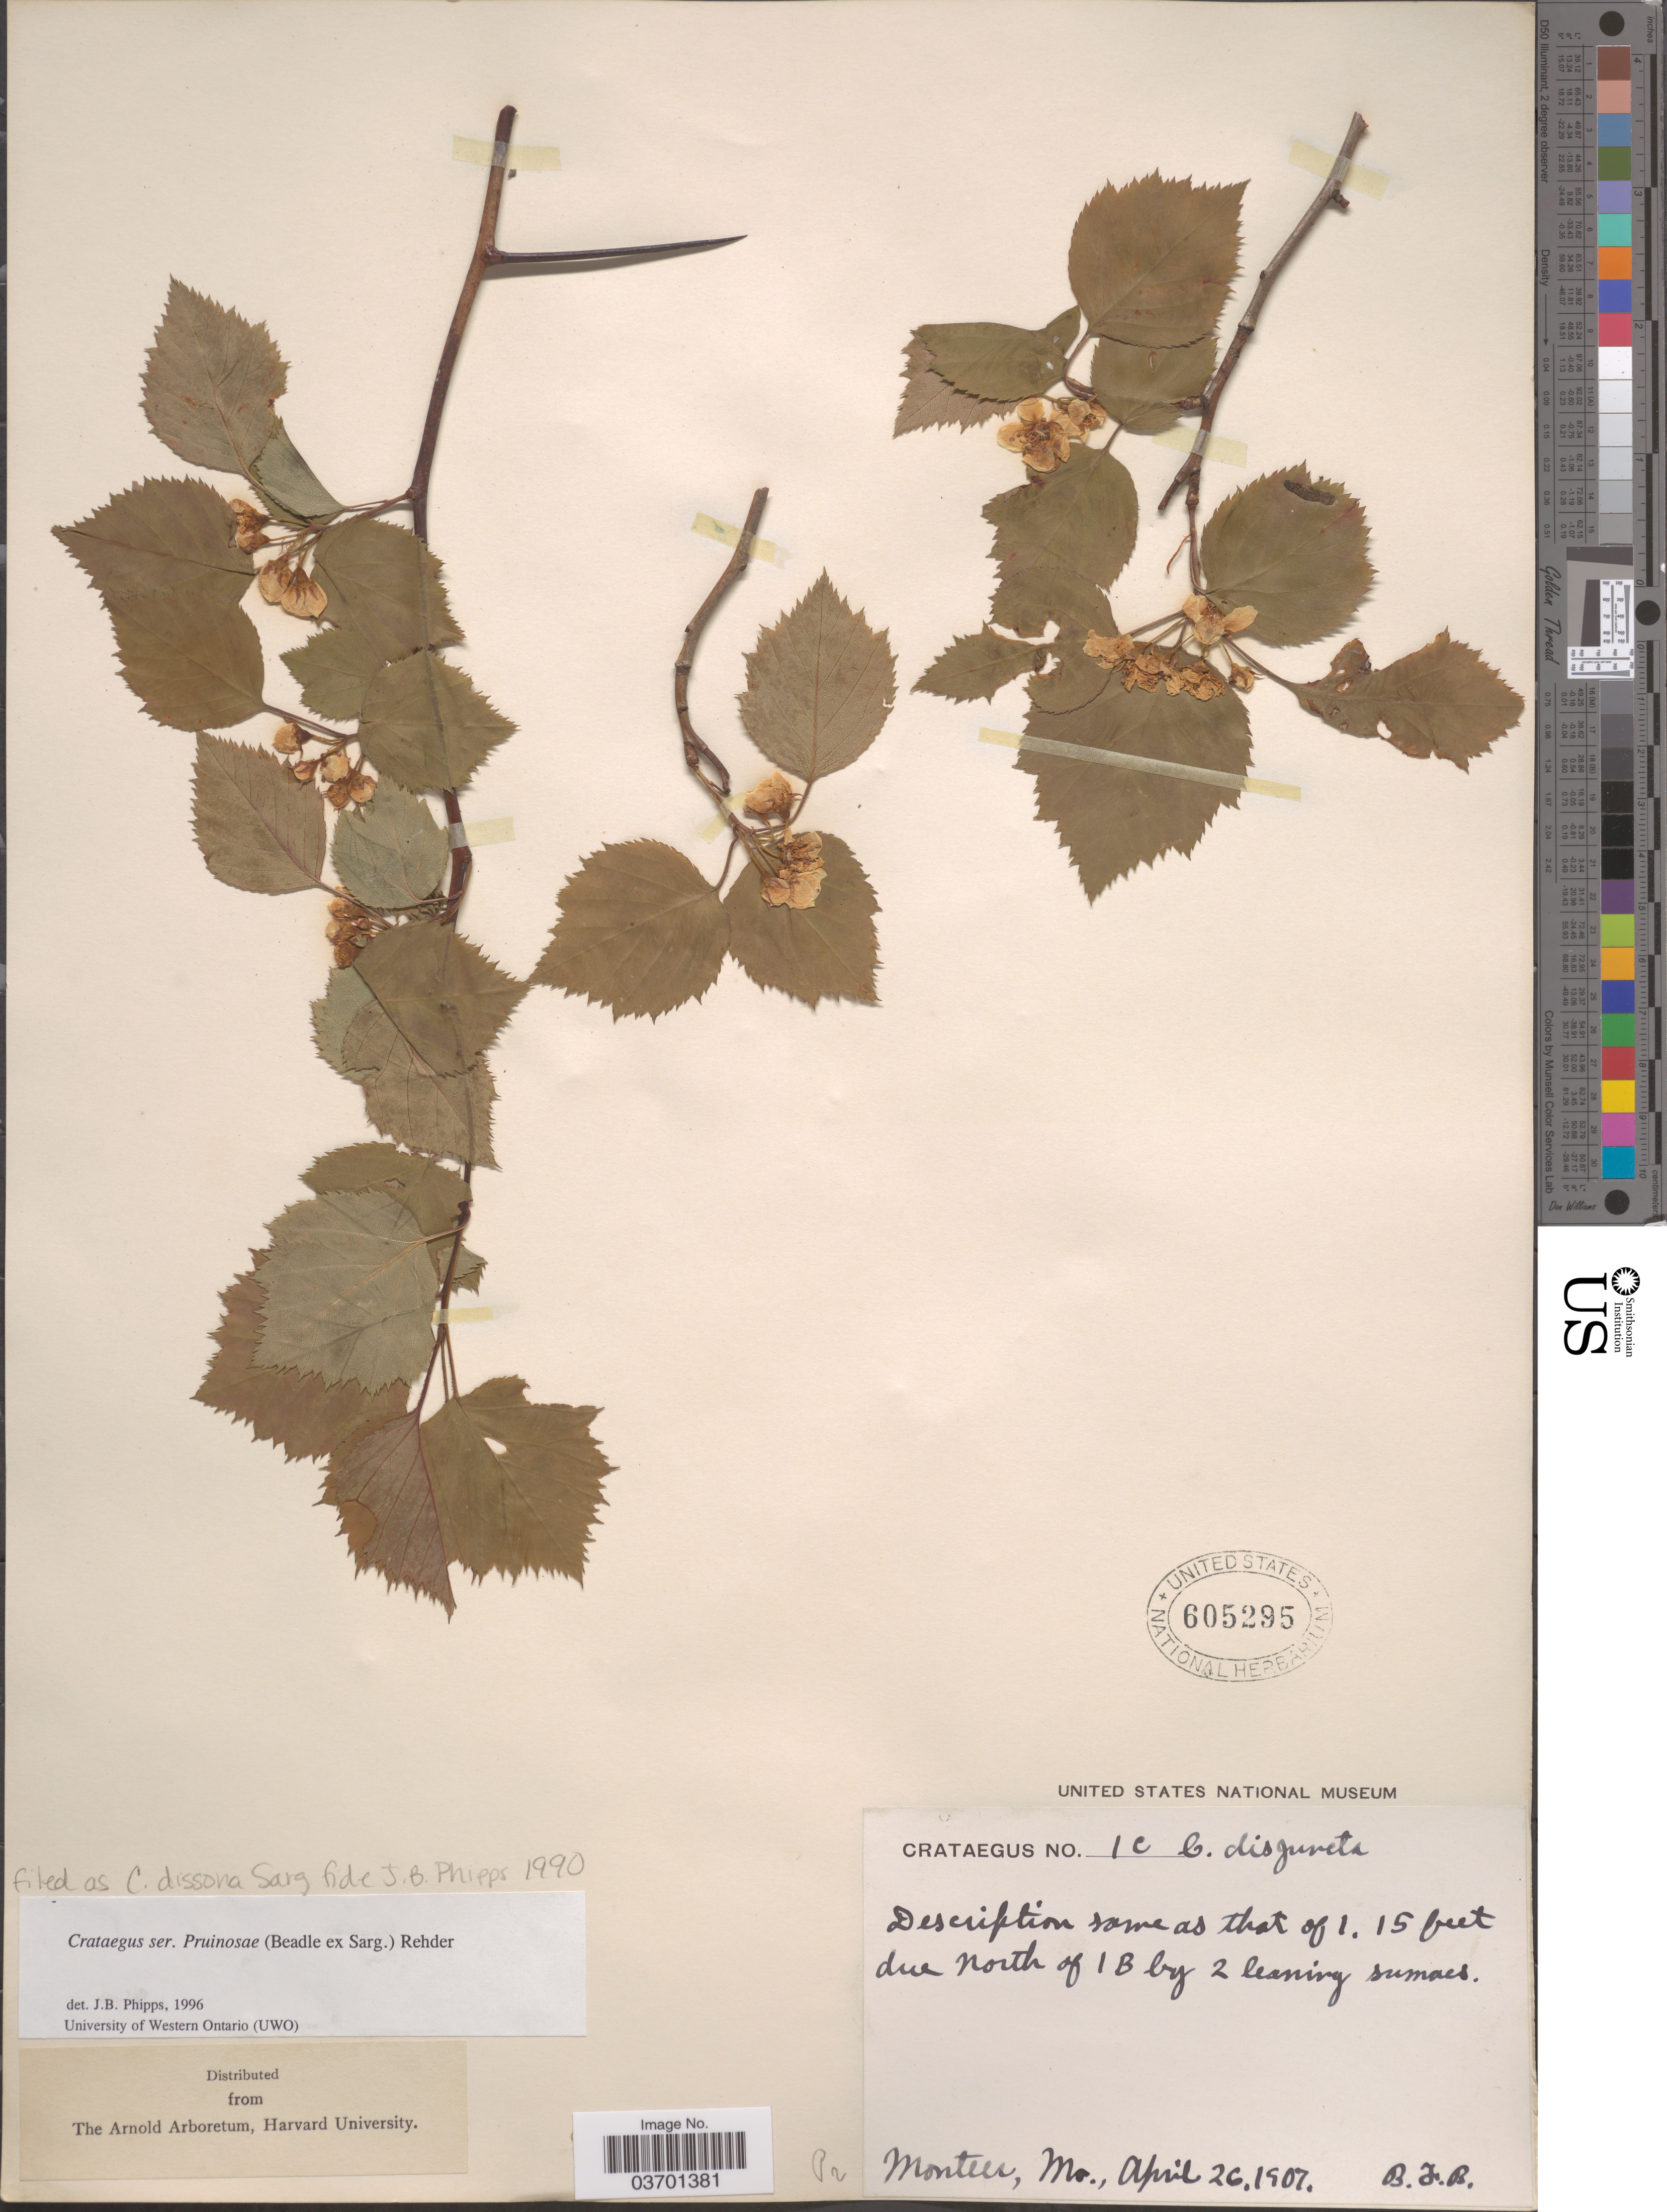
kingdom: Plantae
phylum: Tracheophyta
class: Magnoliopsida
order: Rosales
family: Rosaceae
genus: Crataegus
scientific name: Crataegus pruinosa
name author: (H.L. Wendl.) K. Koch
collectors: B. F. B.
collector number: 1C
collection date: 1907-04-26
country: United States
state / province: Missouri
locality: Monteer.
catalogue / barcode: US 605295